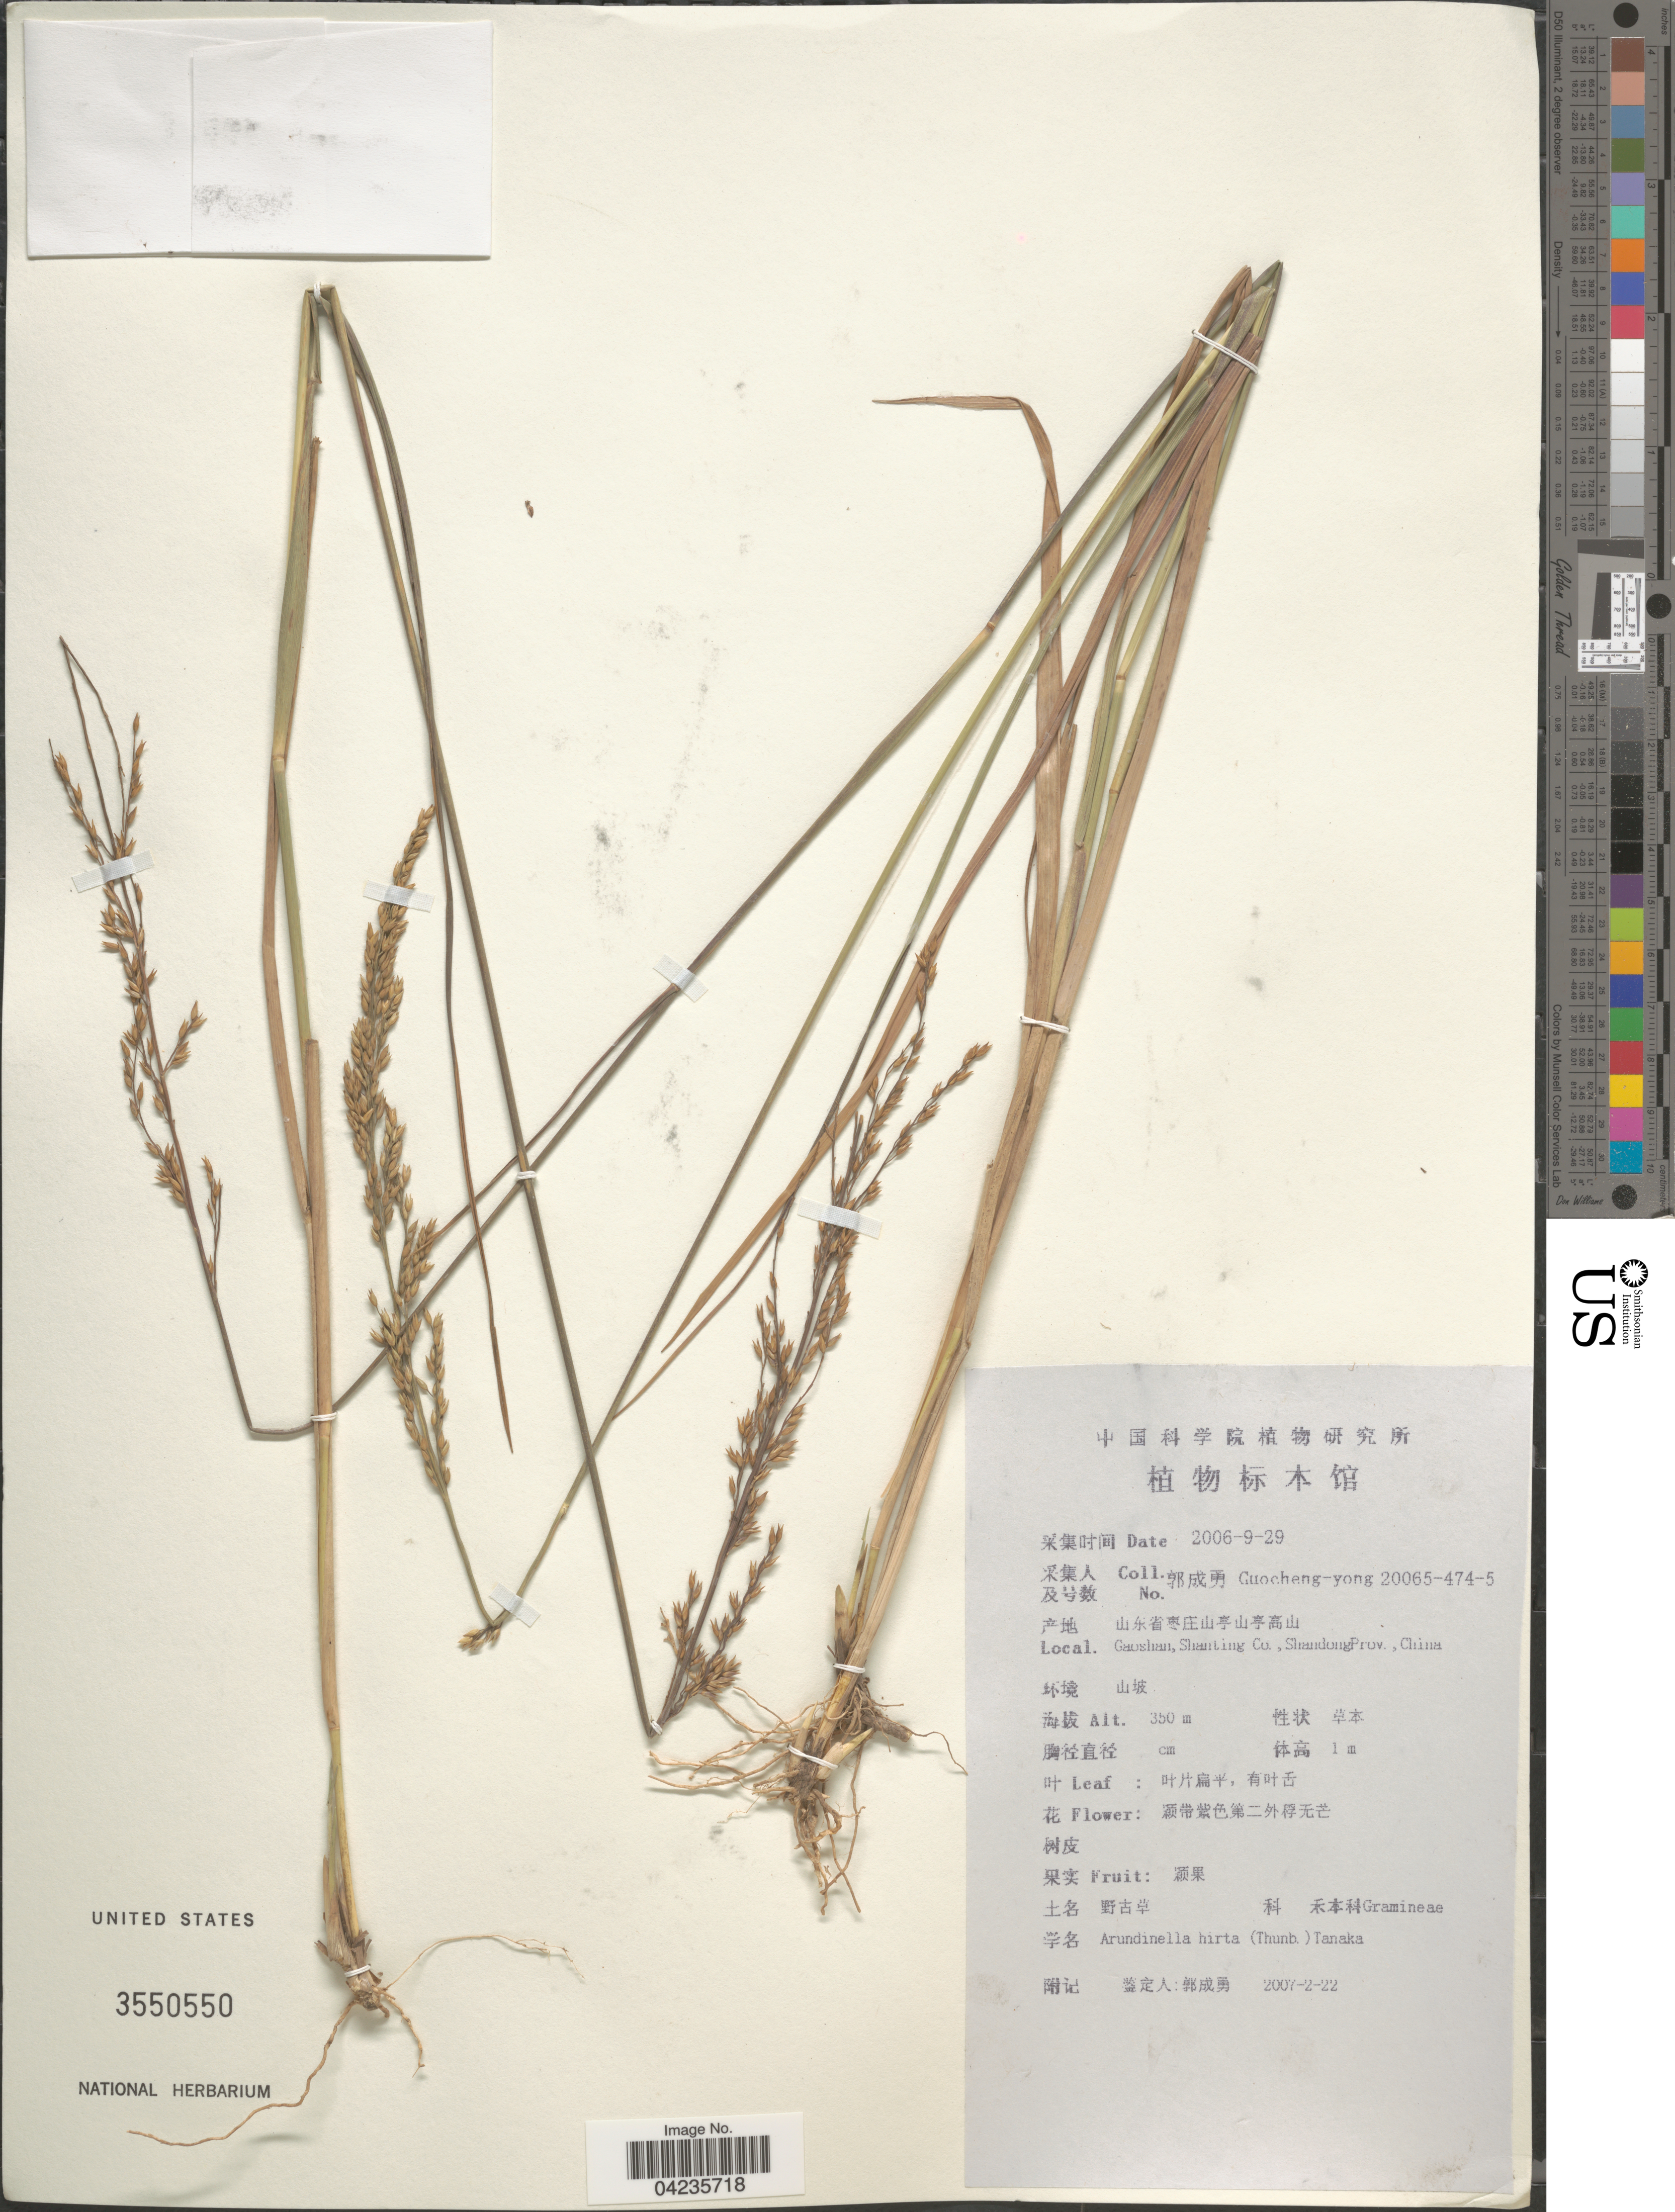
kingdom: Plantae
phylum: Tracheophyta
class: Liliopsida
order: Poales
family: Poaceae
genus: Arundinella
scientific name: Arundinella hirta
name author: (Thunb.) Tanaka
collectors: Guo cheng-yong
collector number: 20065-474-5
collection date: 2006-09-29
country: China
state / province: Shandong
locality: Gaoshan,Shanting Co.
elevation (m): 350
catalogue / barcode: US 3550550